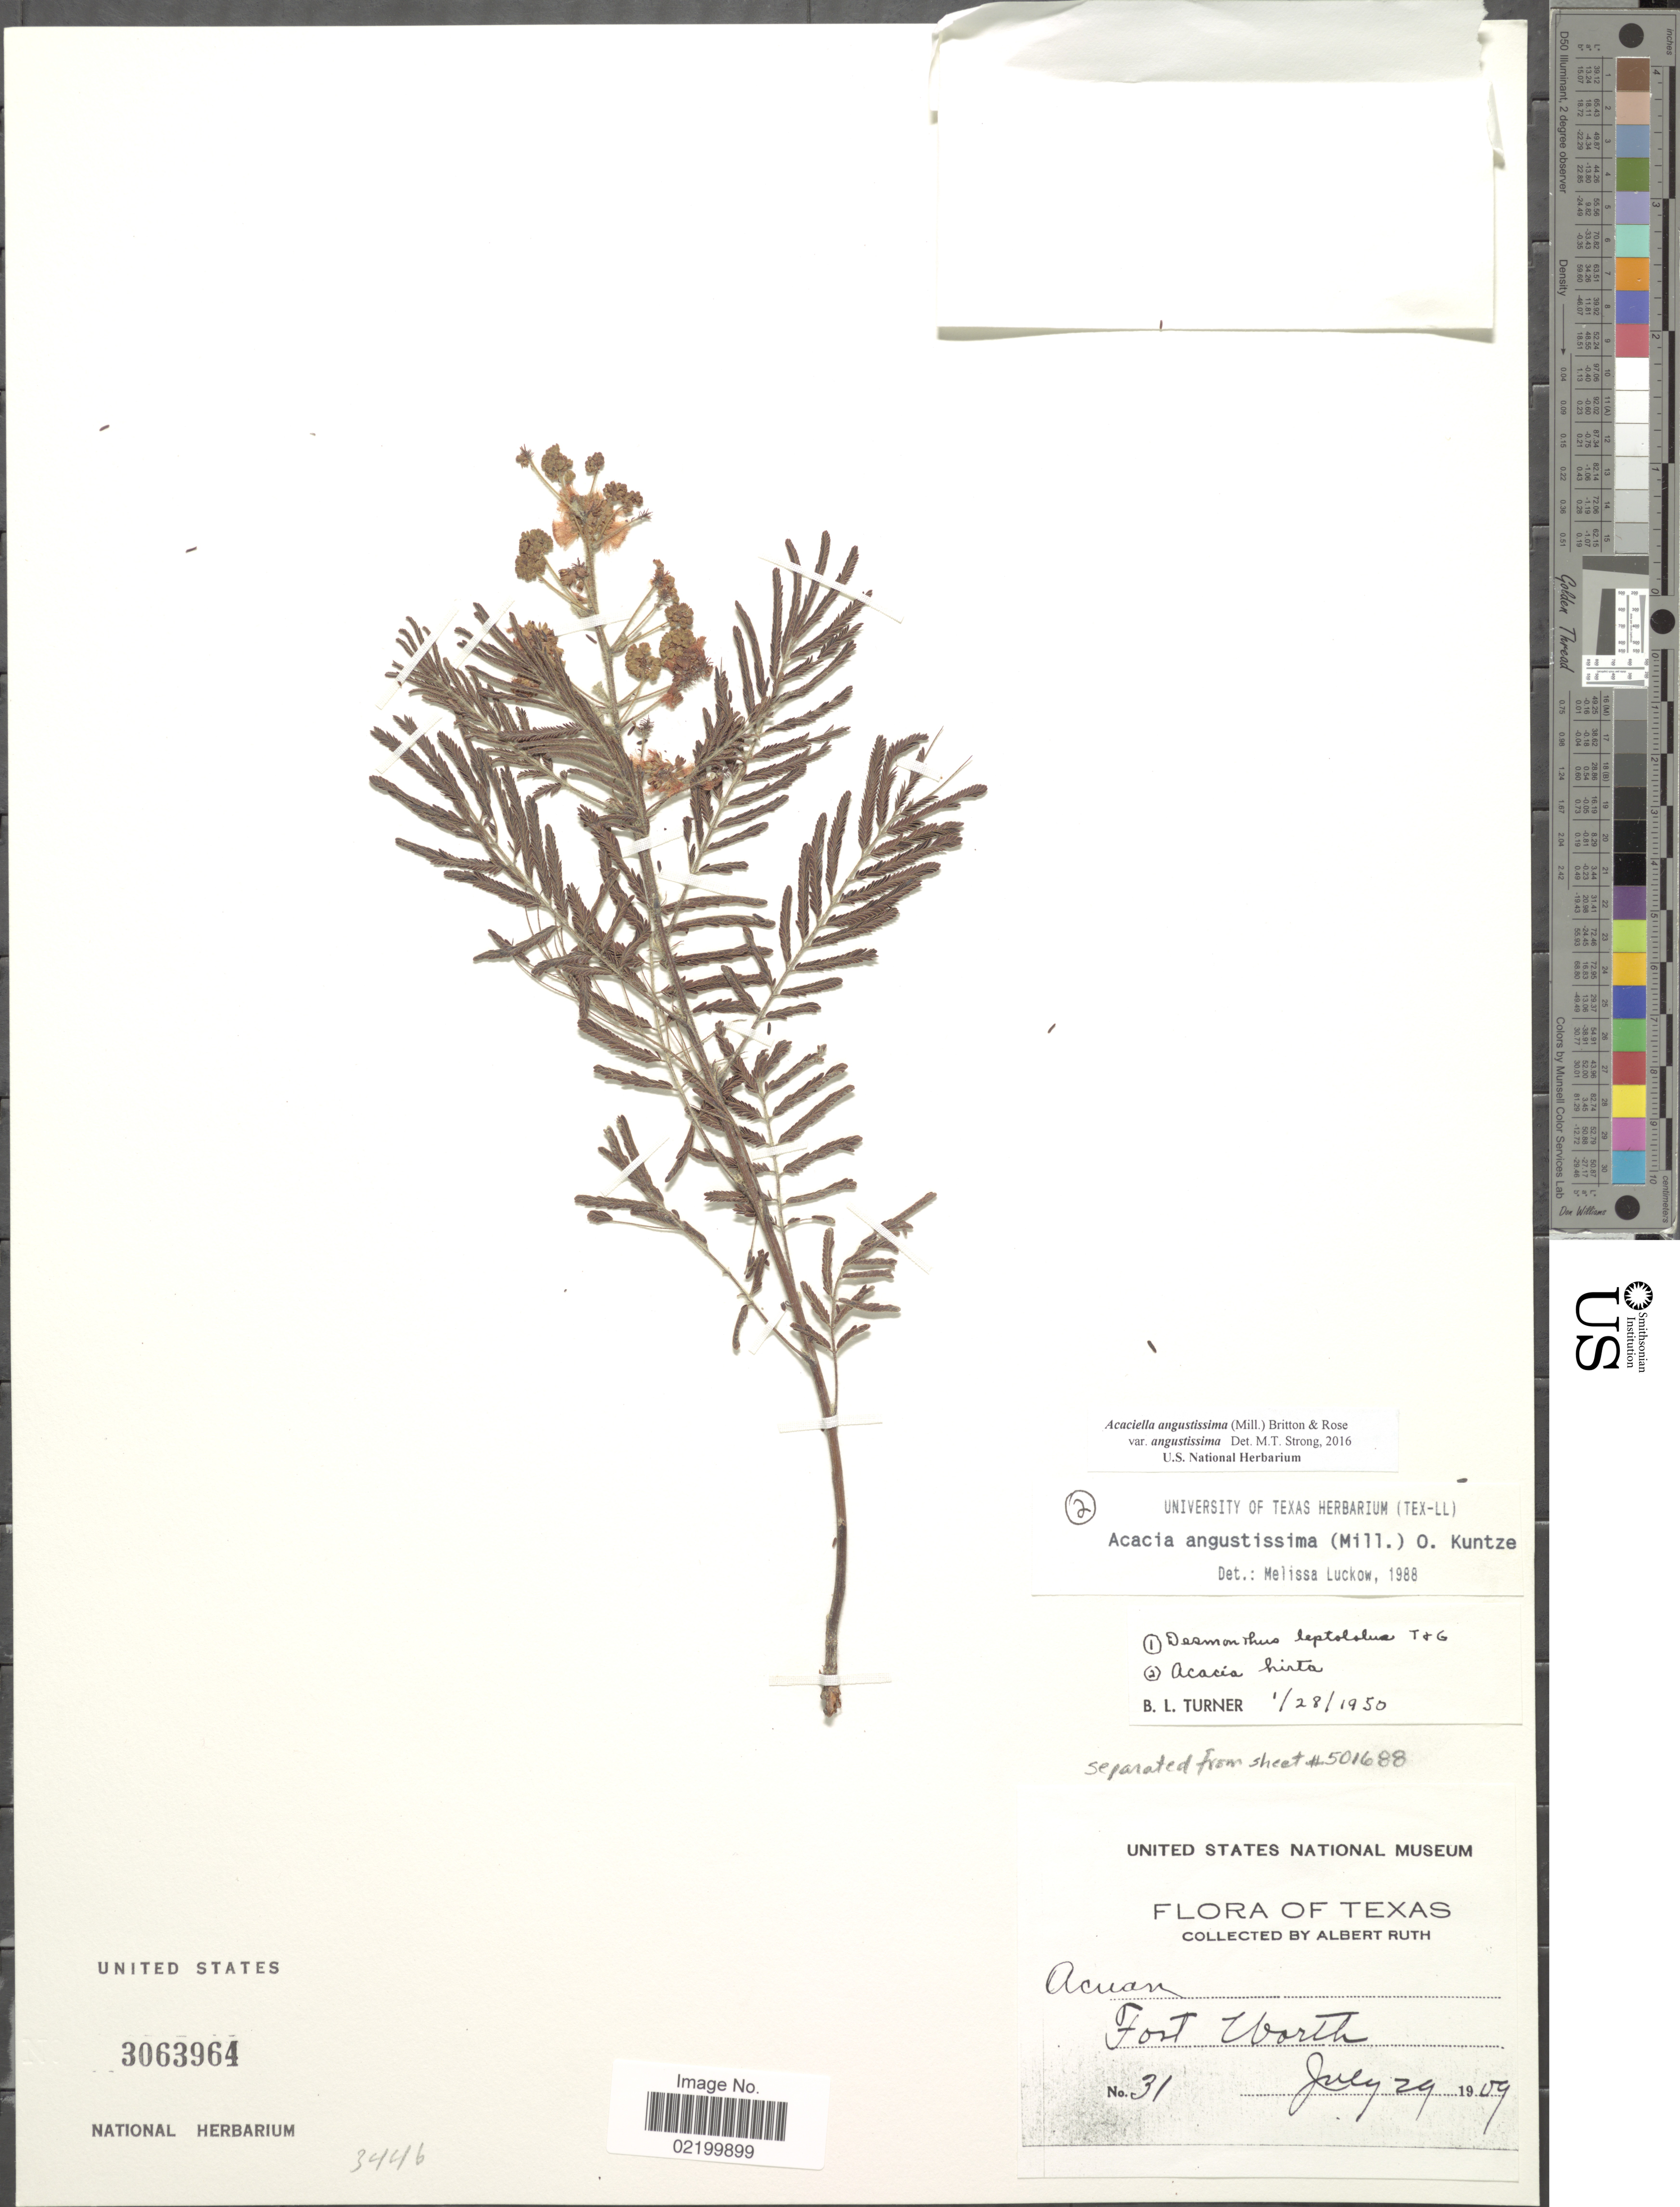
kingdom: Plantae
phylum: Tracheophyta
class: Magnoliopsida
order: Fabales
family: Fabaceae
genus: Acaciella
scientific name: Acaciella angustissima var. angustissima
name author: (Mill.) Britton & Rose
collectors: A. Ruth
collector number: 31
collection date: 1909-07-29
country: United States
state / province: Texas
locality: Forth Worth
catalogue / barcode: US 3063964